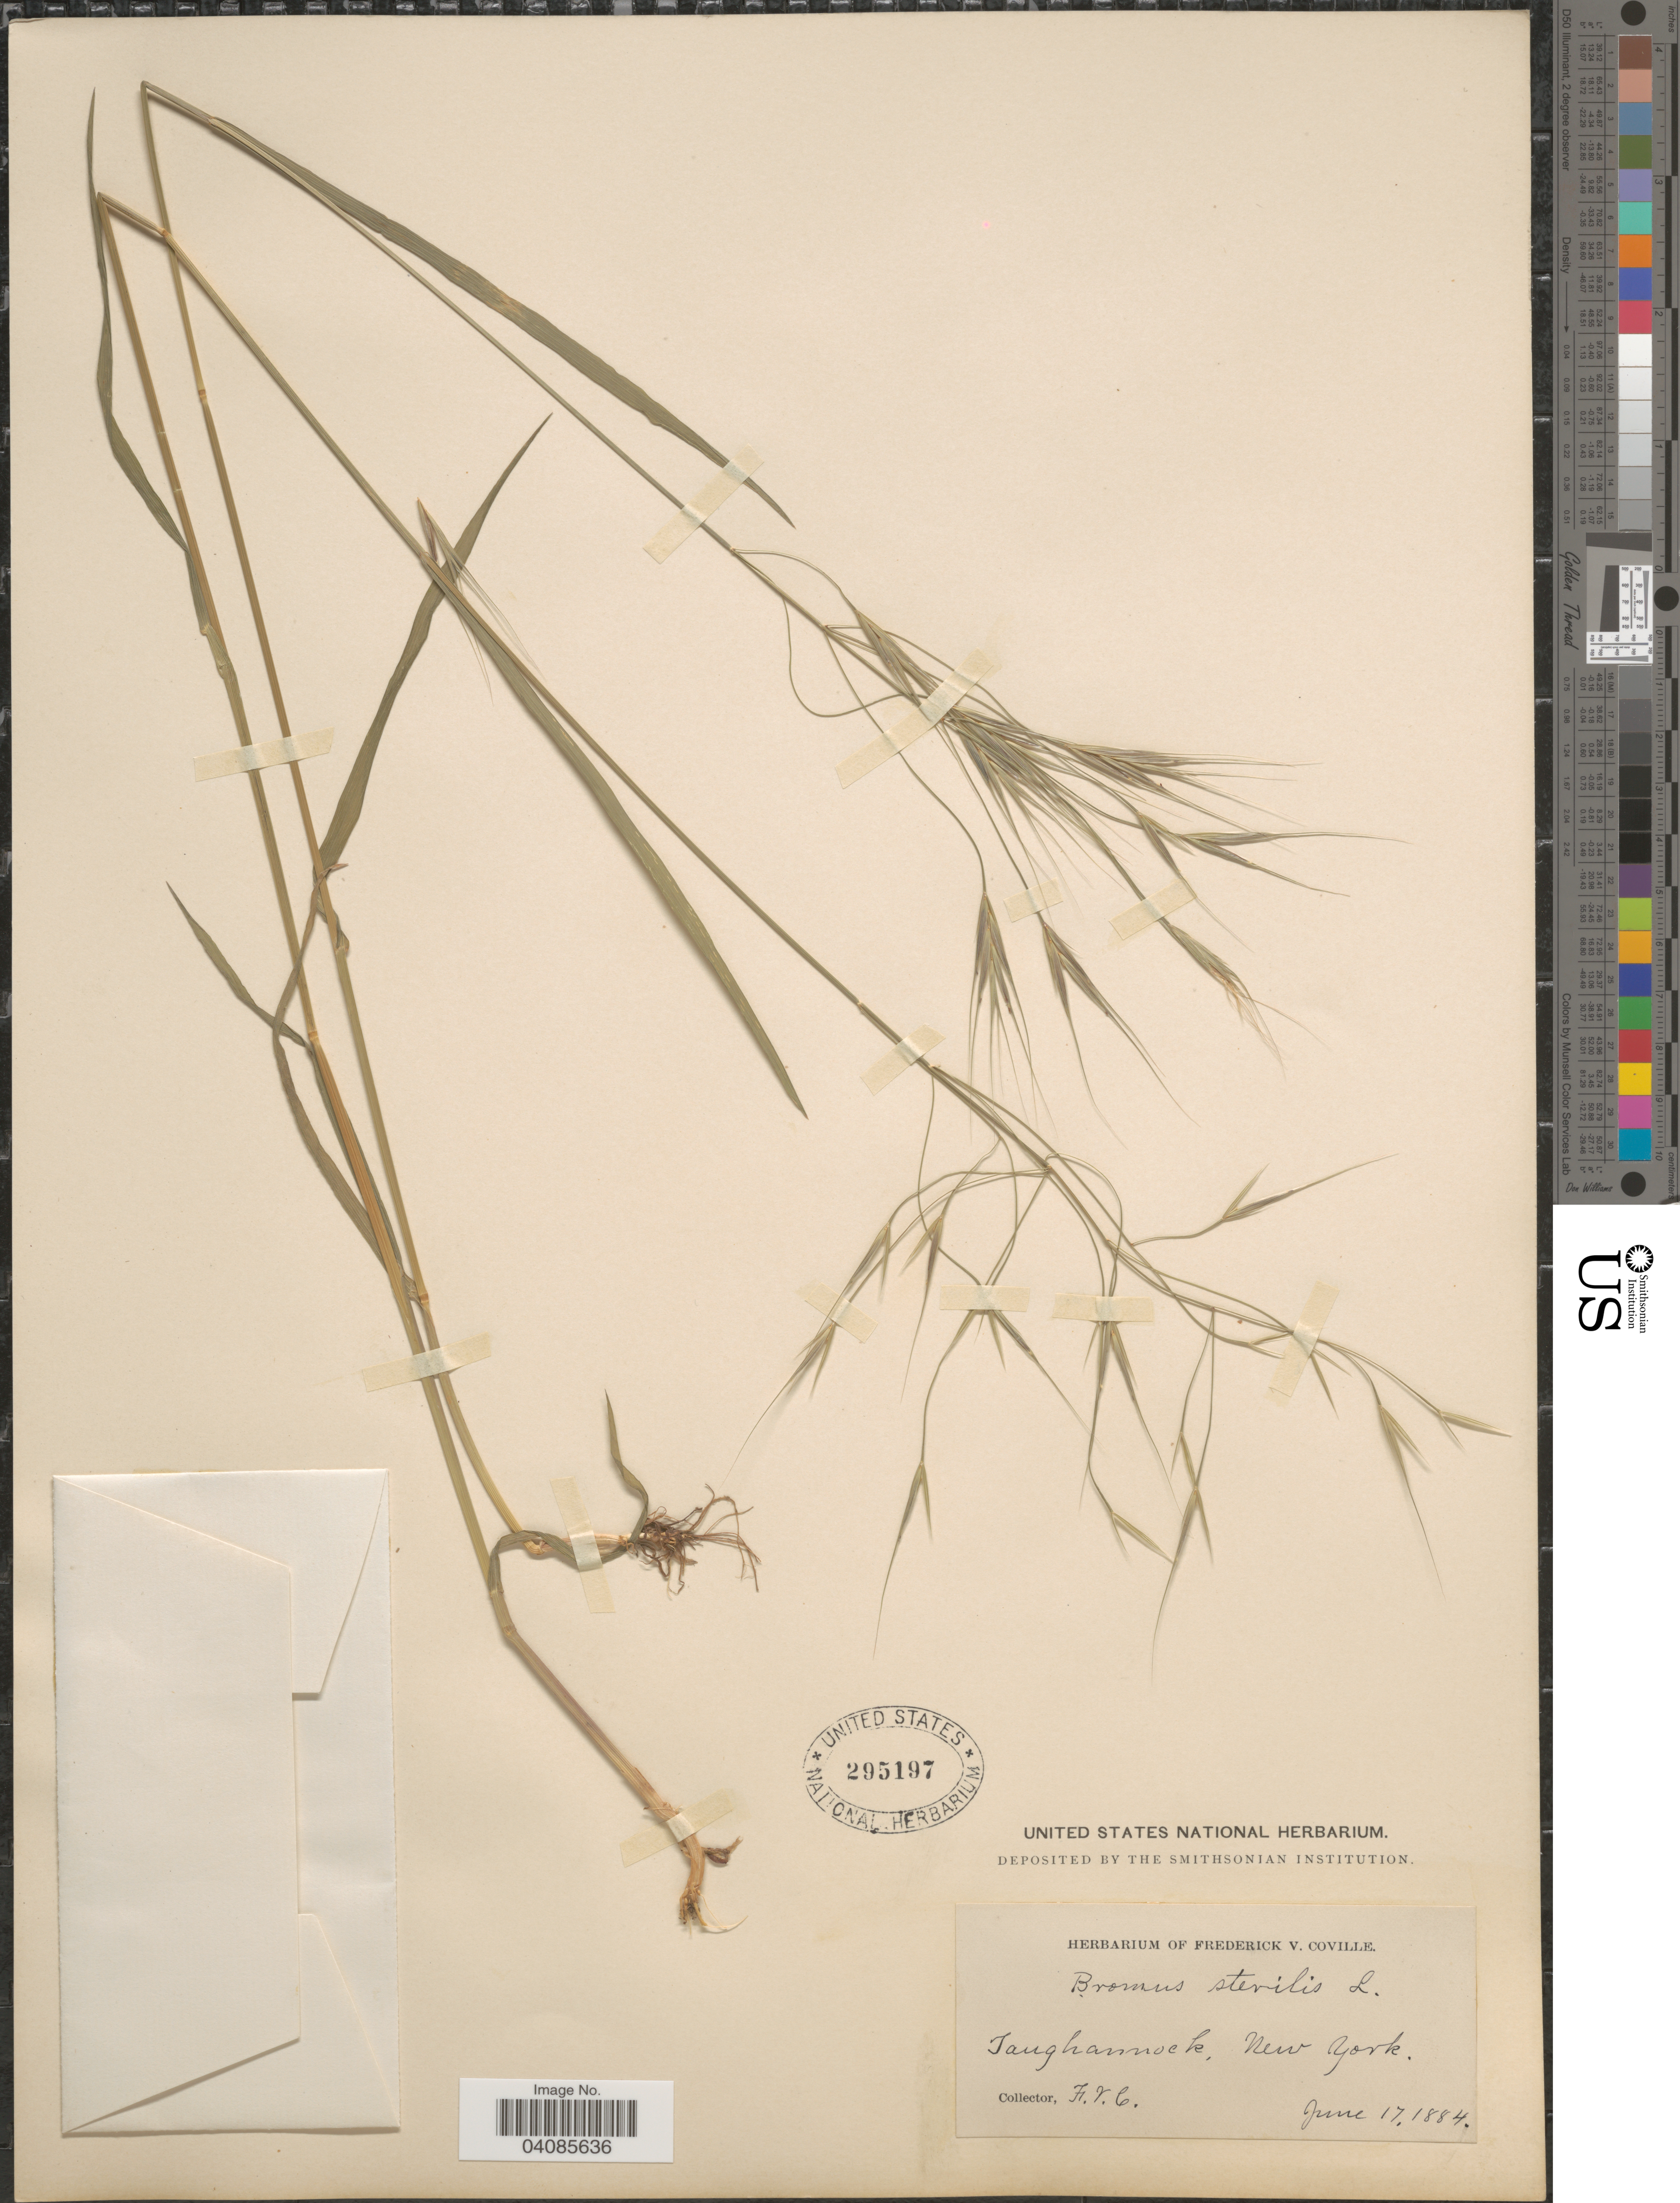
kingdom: Plantae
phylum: Tracheophyta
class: Liliopsida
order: Poales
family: Poaceae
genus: Bromus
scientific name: Bromus sterilis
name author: L.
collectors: F. V. Coville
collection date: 1884-06-17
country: United States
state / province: New York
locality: Taughannock.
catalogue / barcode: US 295197